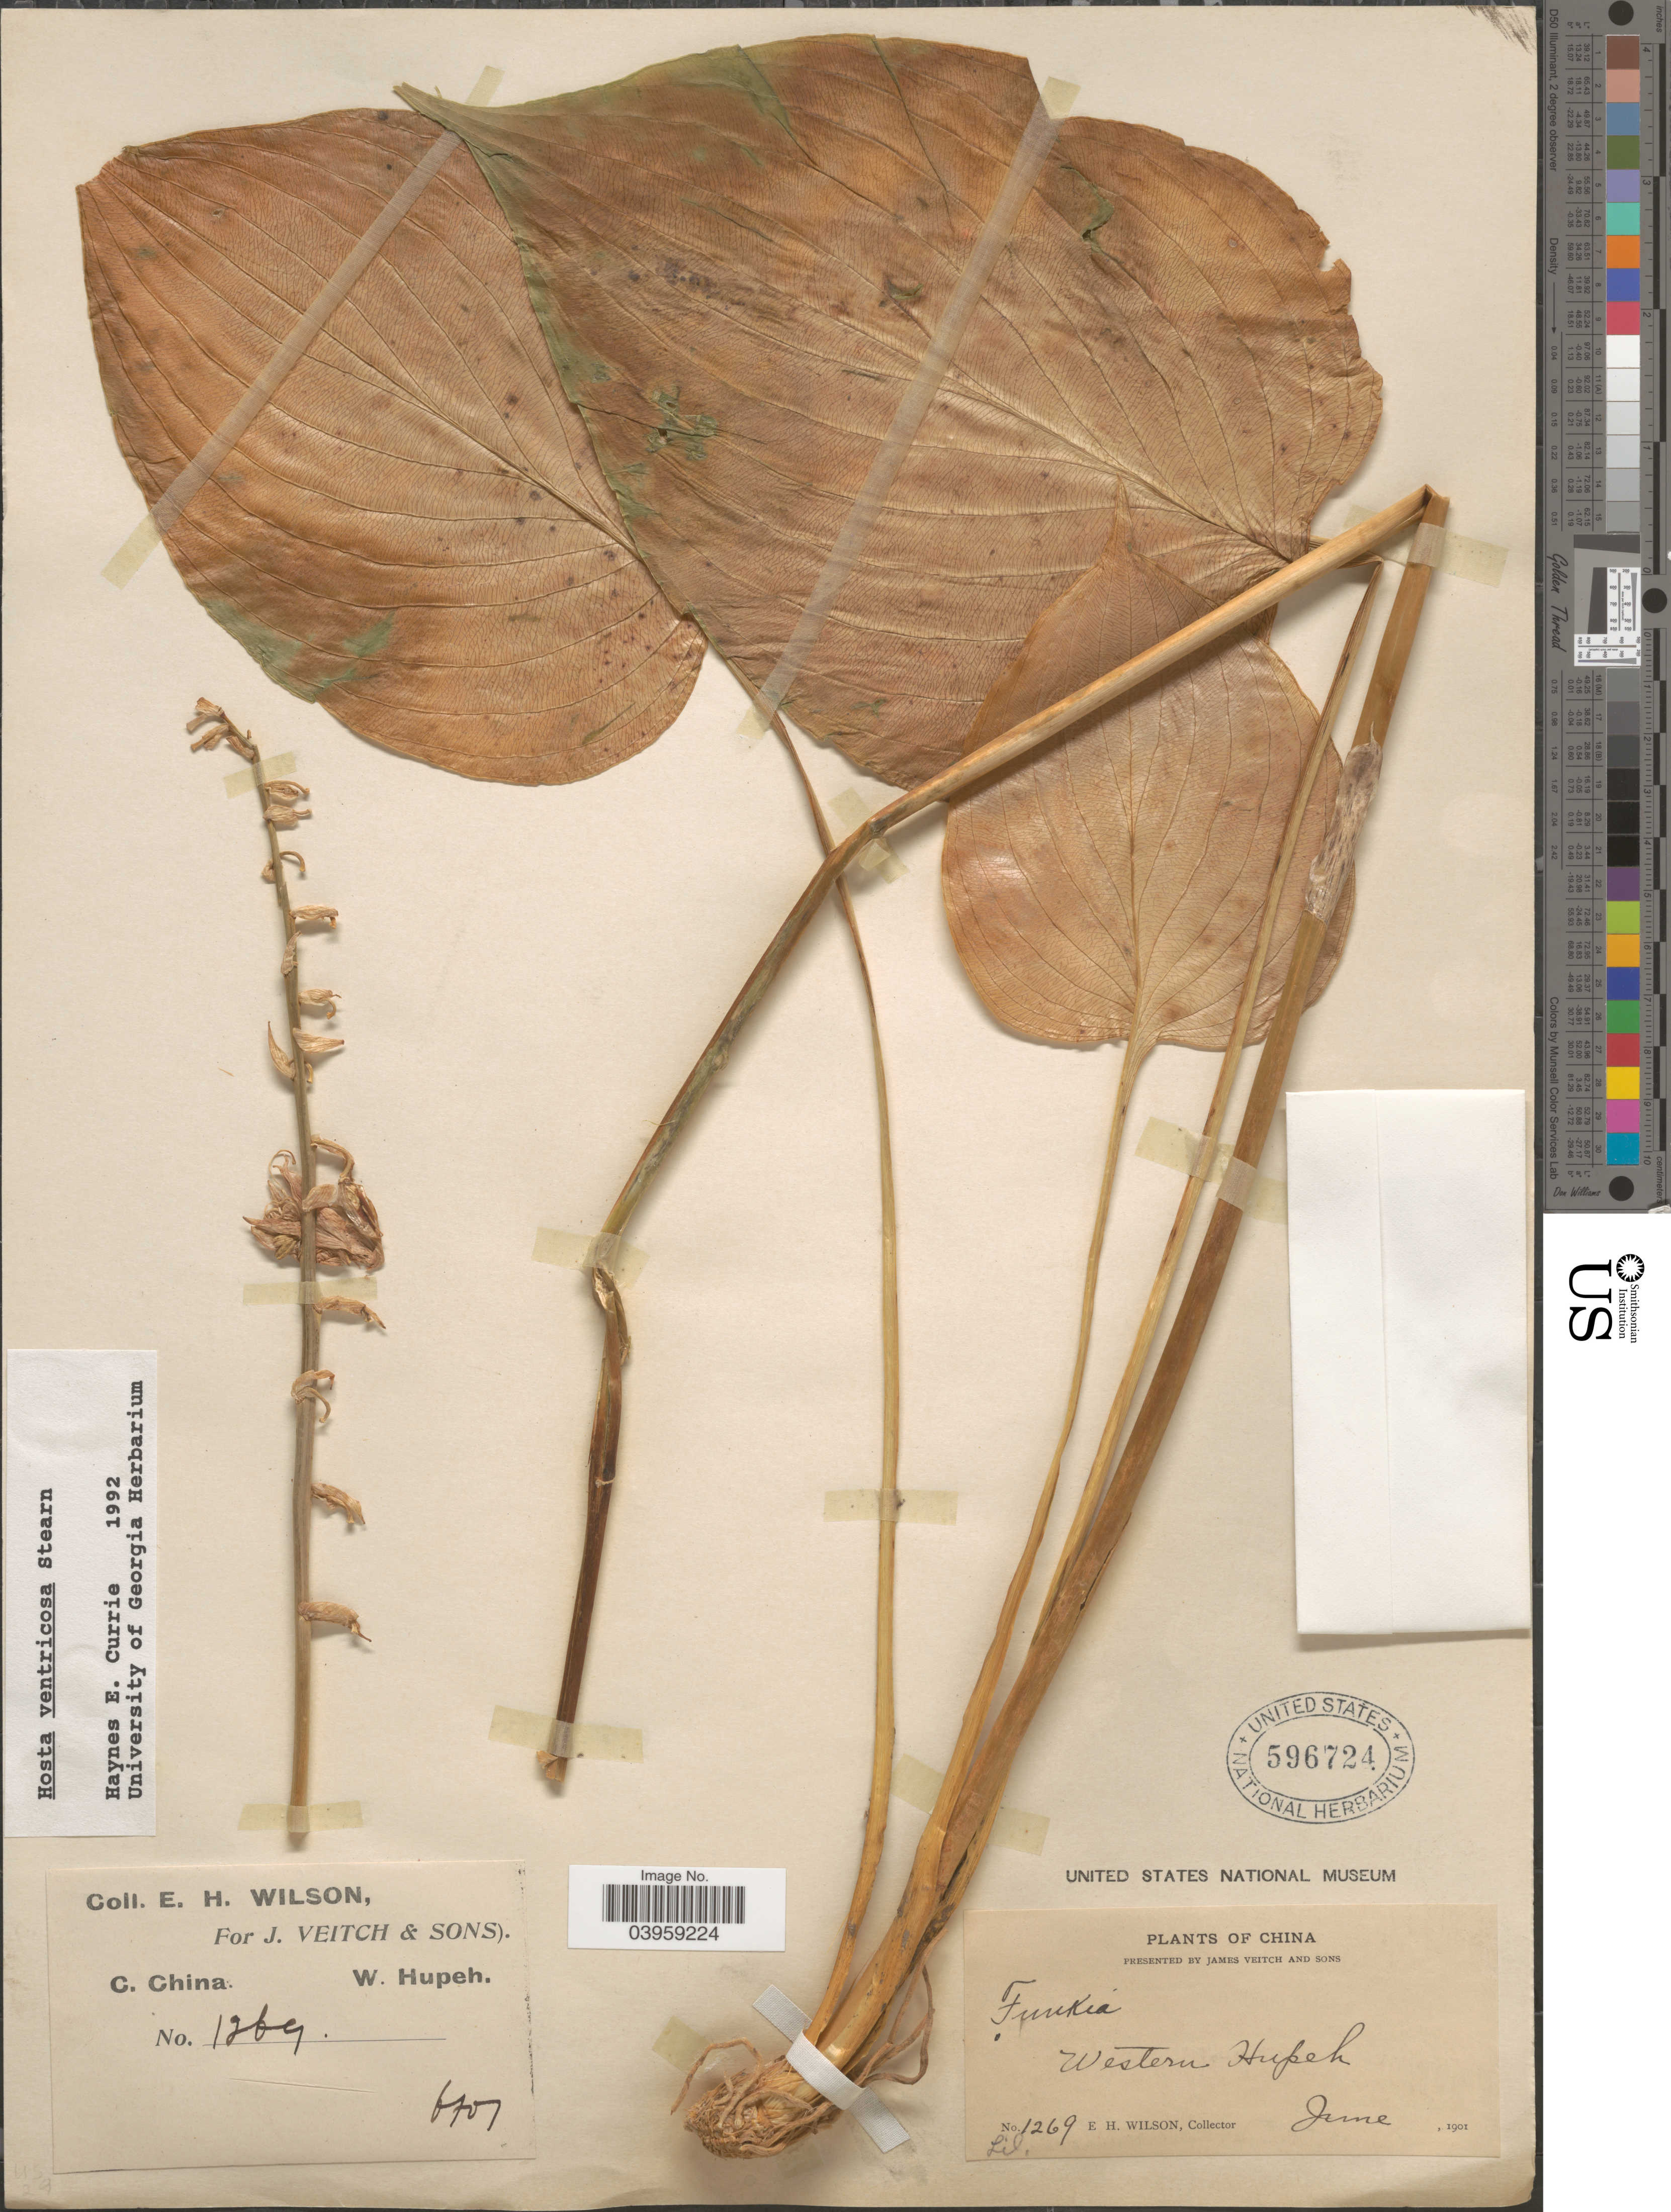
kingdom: Plantae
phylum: Tracheophyta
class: Liliopsida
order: Asparagales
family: Asparagaceae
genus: Hosta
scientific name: Hosta ventricosa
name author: Stearn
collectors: E. Wilson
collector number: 1269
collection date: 1901-06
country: China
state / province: Hubei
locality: C. China. Western Hupeh.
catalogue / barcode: US 596724